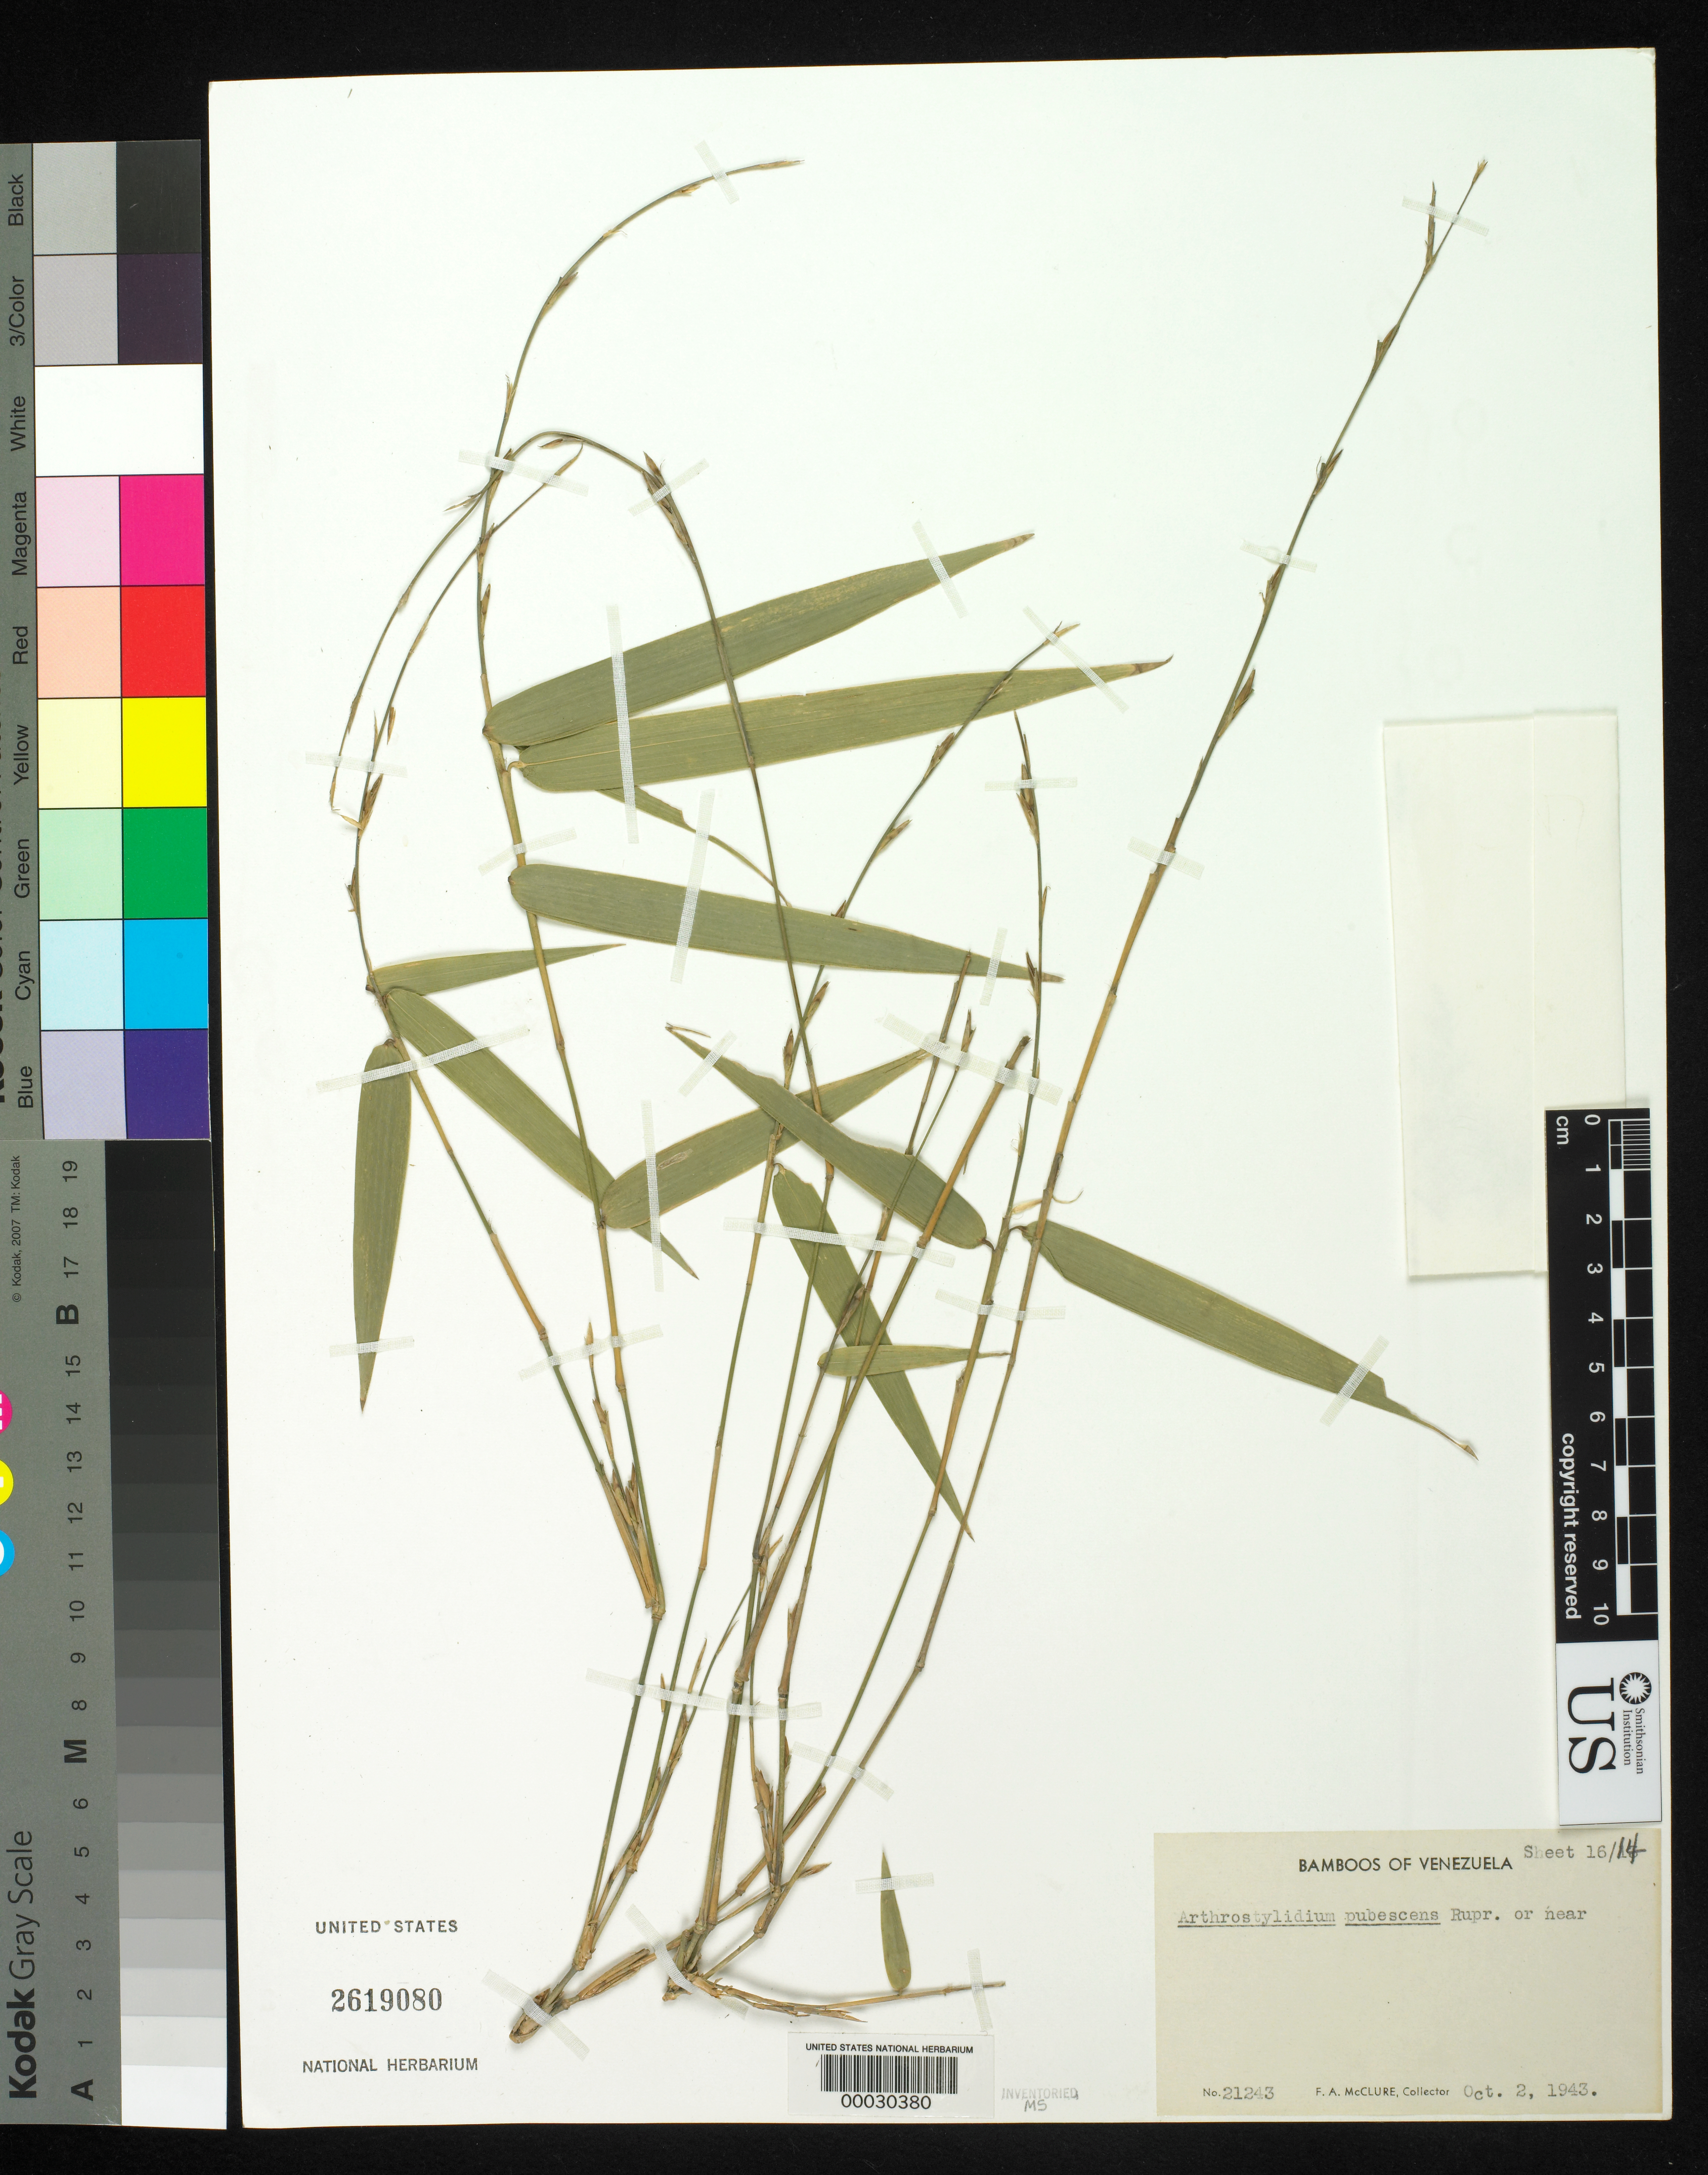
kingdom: Plantae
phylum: Tracheophyta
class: Liliopsida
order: Poales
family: Poaceae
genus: Arthrostylidium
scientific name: Arthrostylidium pubescens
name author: Rupr.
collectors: F. A. McClure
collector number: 21243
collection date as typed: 02 Oct 1943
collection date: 1943-10-02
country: Brazil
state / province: Distrito Federal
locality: El avila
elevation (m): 1700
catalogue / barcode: US 2619080